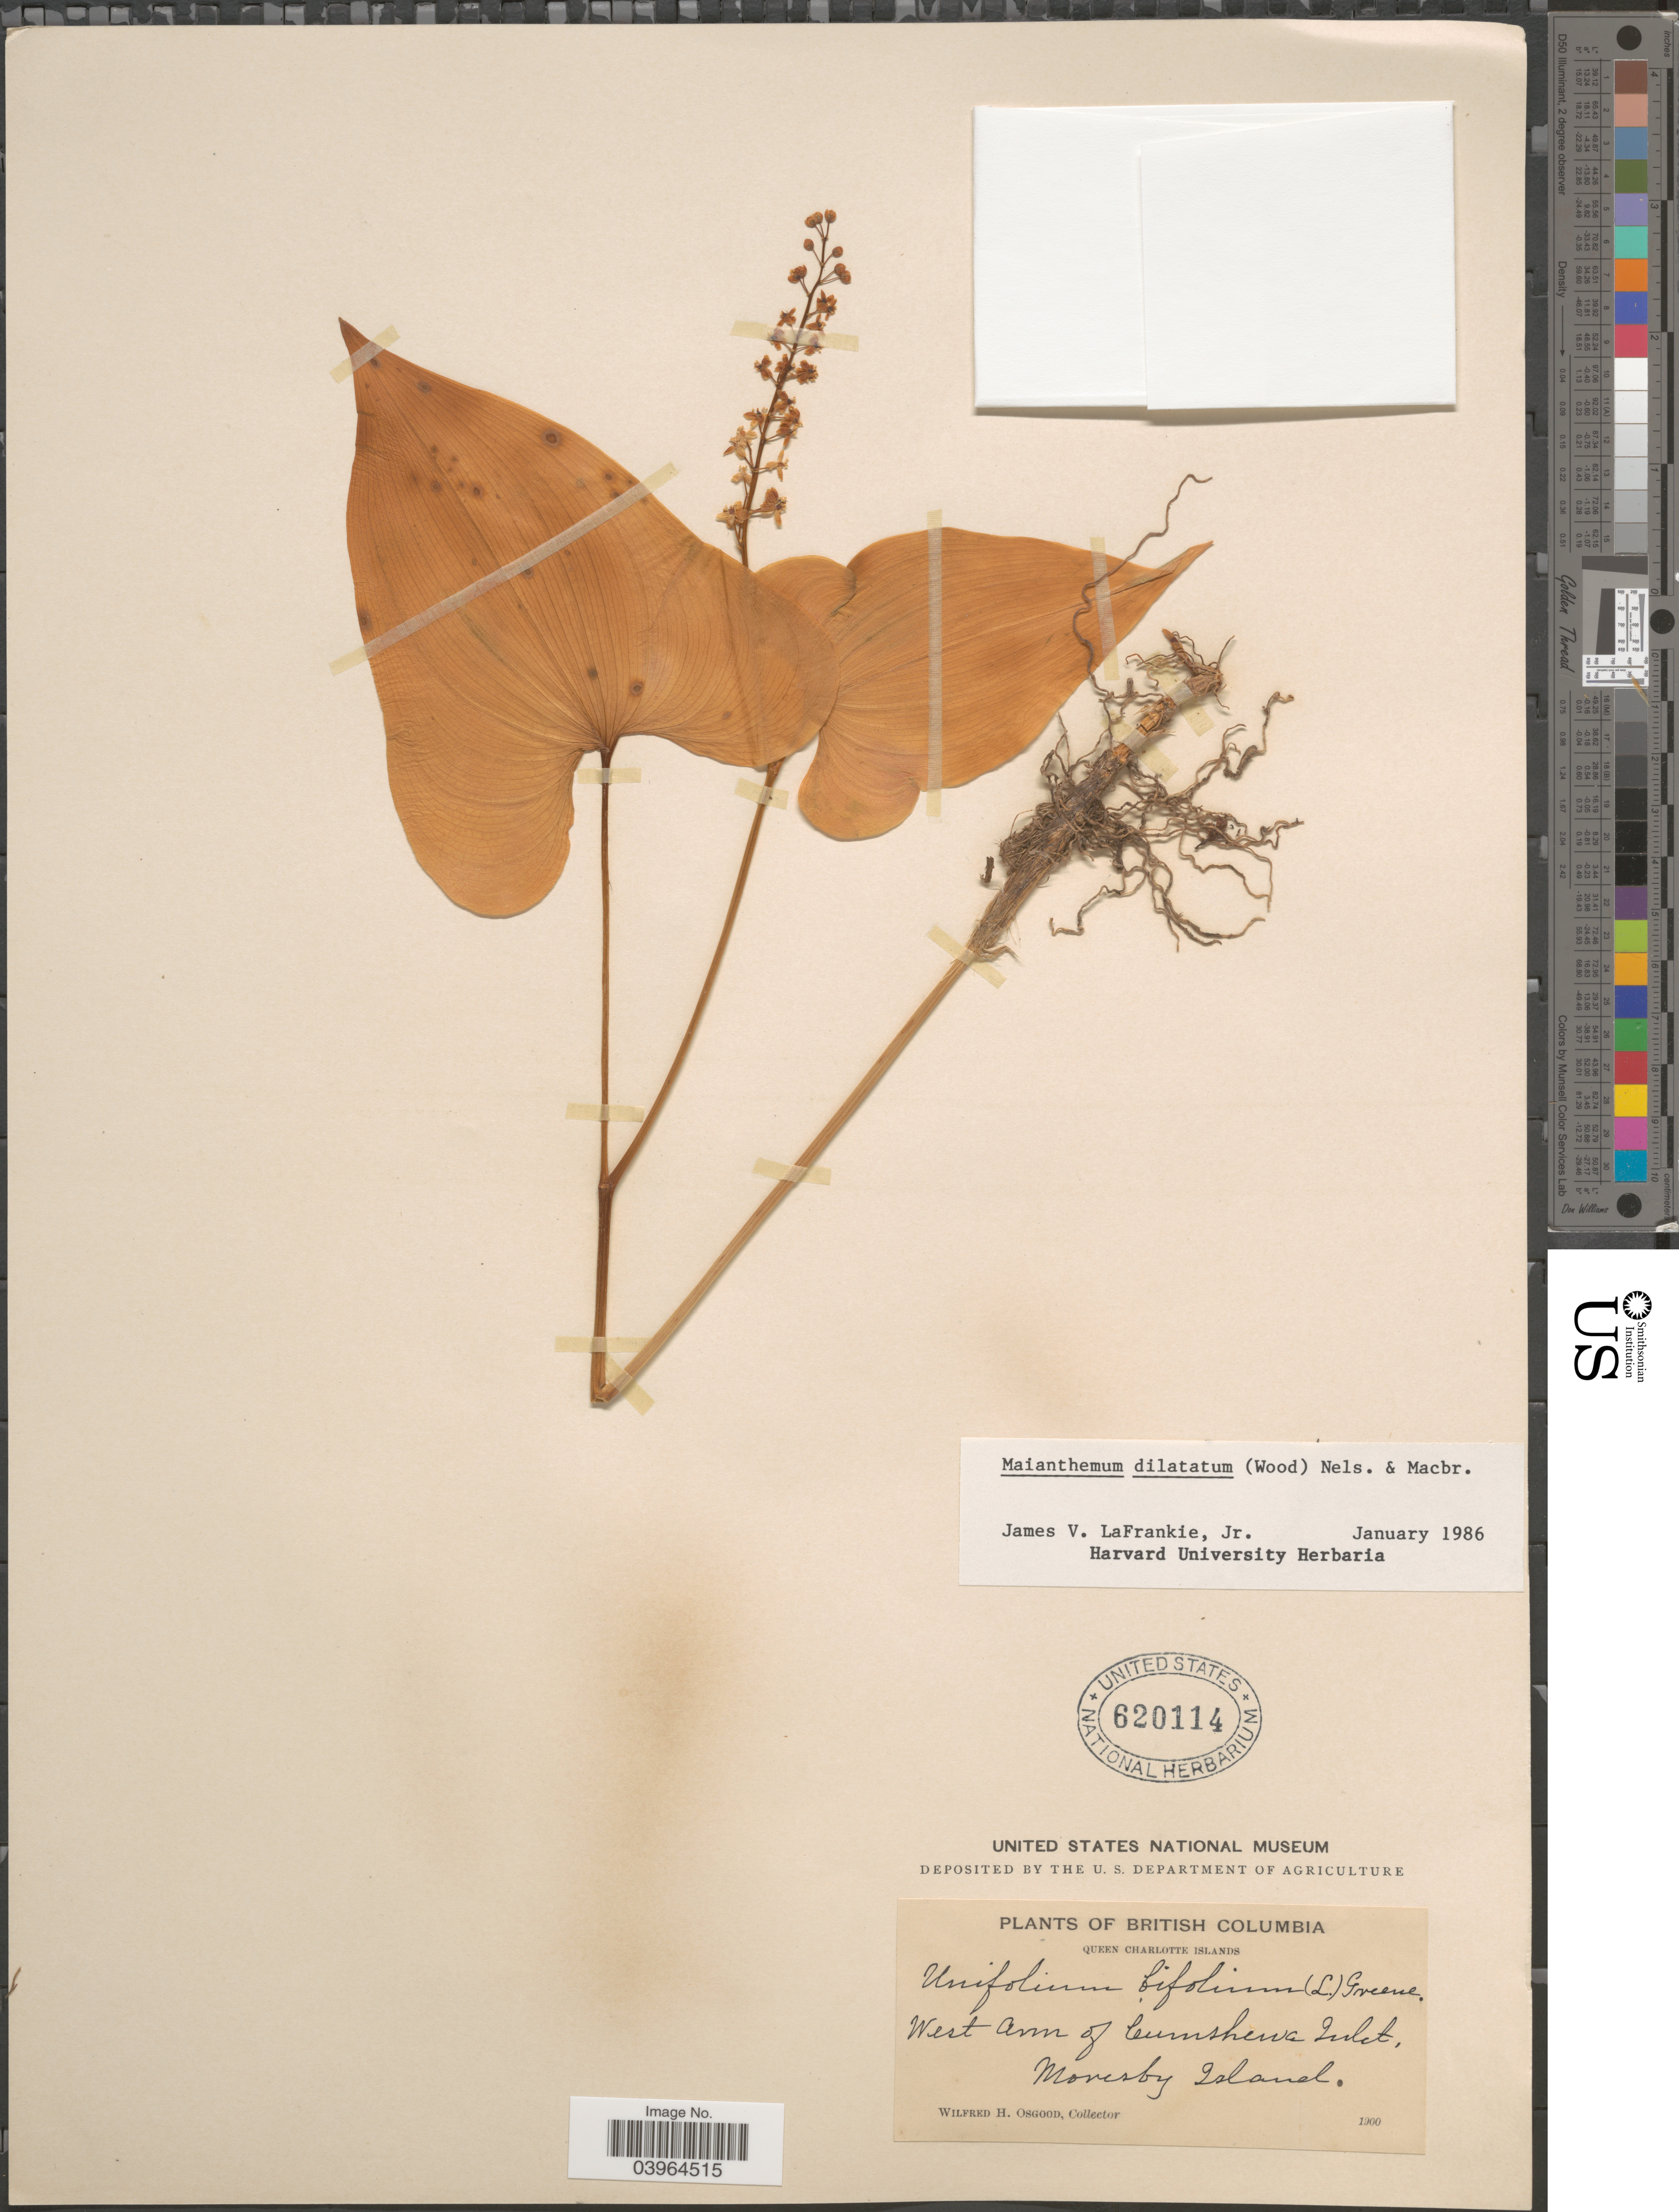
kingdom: Plantae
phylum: Tracheophyta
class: Liliopsida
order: Asparagales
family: Asparagaceae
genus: Maianthemum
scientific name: Maianthemum dilatatum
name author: (Alph. Wood) A. Nelson & J.F. Macbr.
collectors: W. Osgood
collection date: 1900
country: Canada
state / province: British Columbia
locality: Queen Charlotte Islands. West Arm of Cumshewa Inlet. Moresby Island.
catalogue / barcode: US 620114